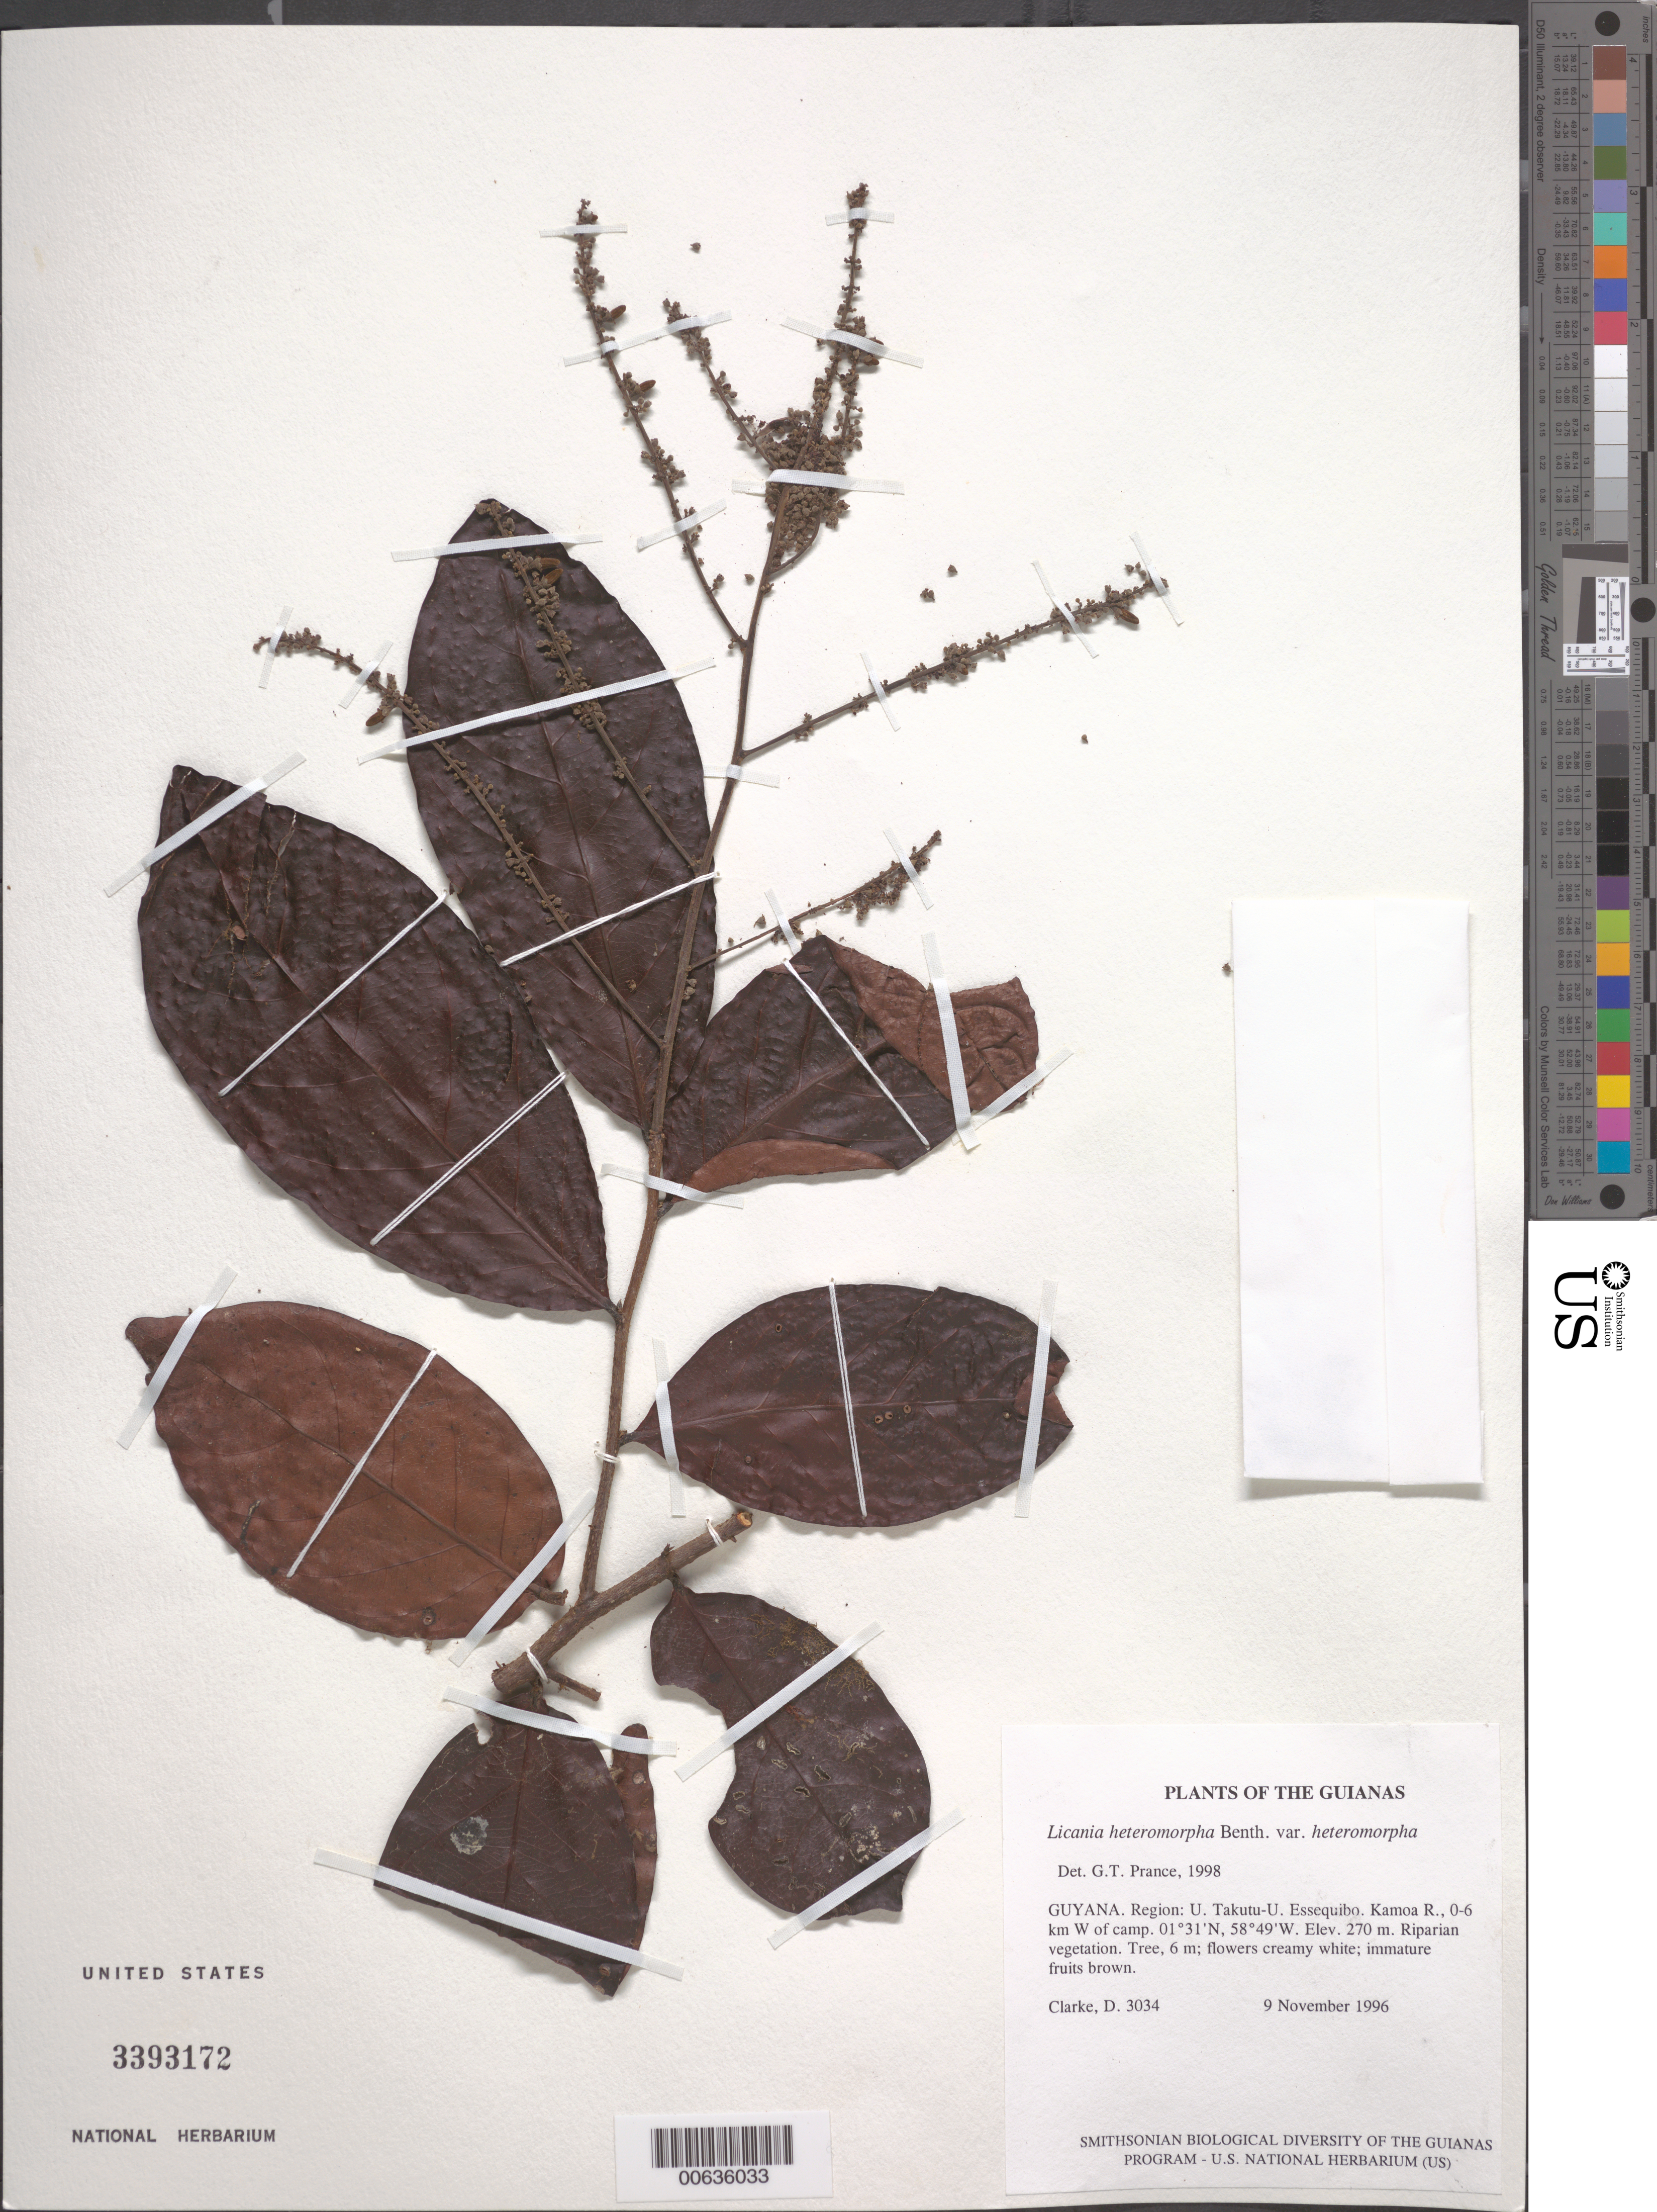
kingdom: Plantae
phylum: Tracheophyta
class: Magnoliopsida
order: Malpighiales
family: Chrysobalanaceae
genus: Hymenopus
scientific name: Hymenopus heteromorphus var. heteromorphus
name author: (Benth.) Sothers & Prance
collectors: H. D. Clarke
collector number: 3034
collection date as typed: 9 November 1996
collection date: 1996-11-09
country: Guyana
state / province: U. Takutu-U. Essequibo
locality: Kamoa R., 0-6 km W of camp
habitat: Riparian vegetation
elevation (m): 270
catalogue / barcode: US 3393172